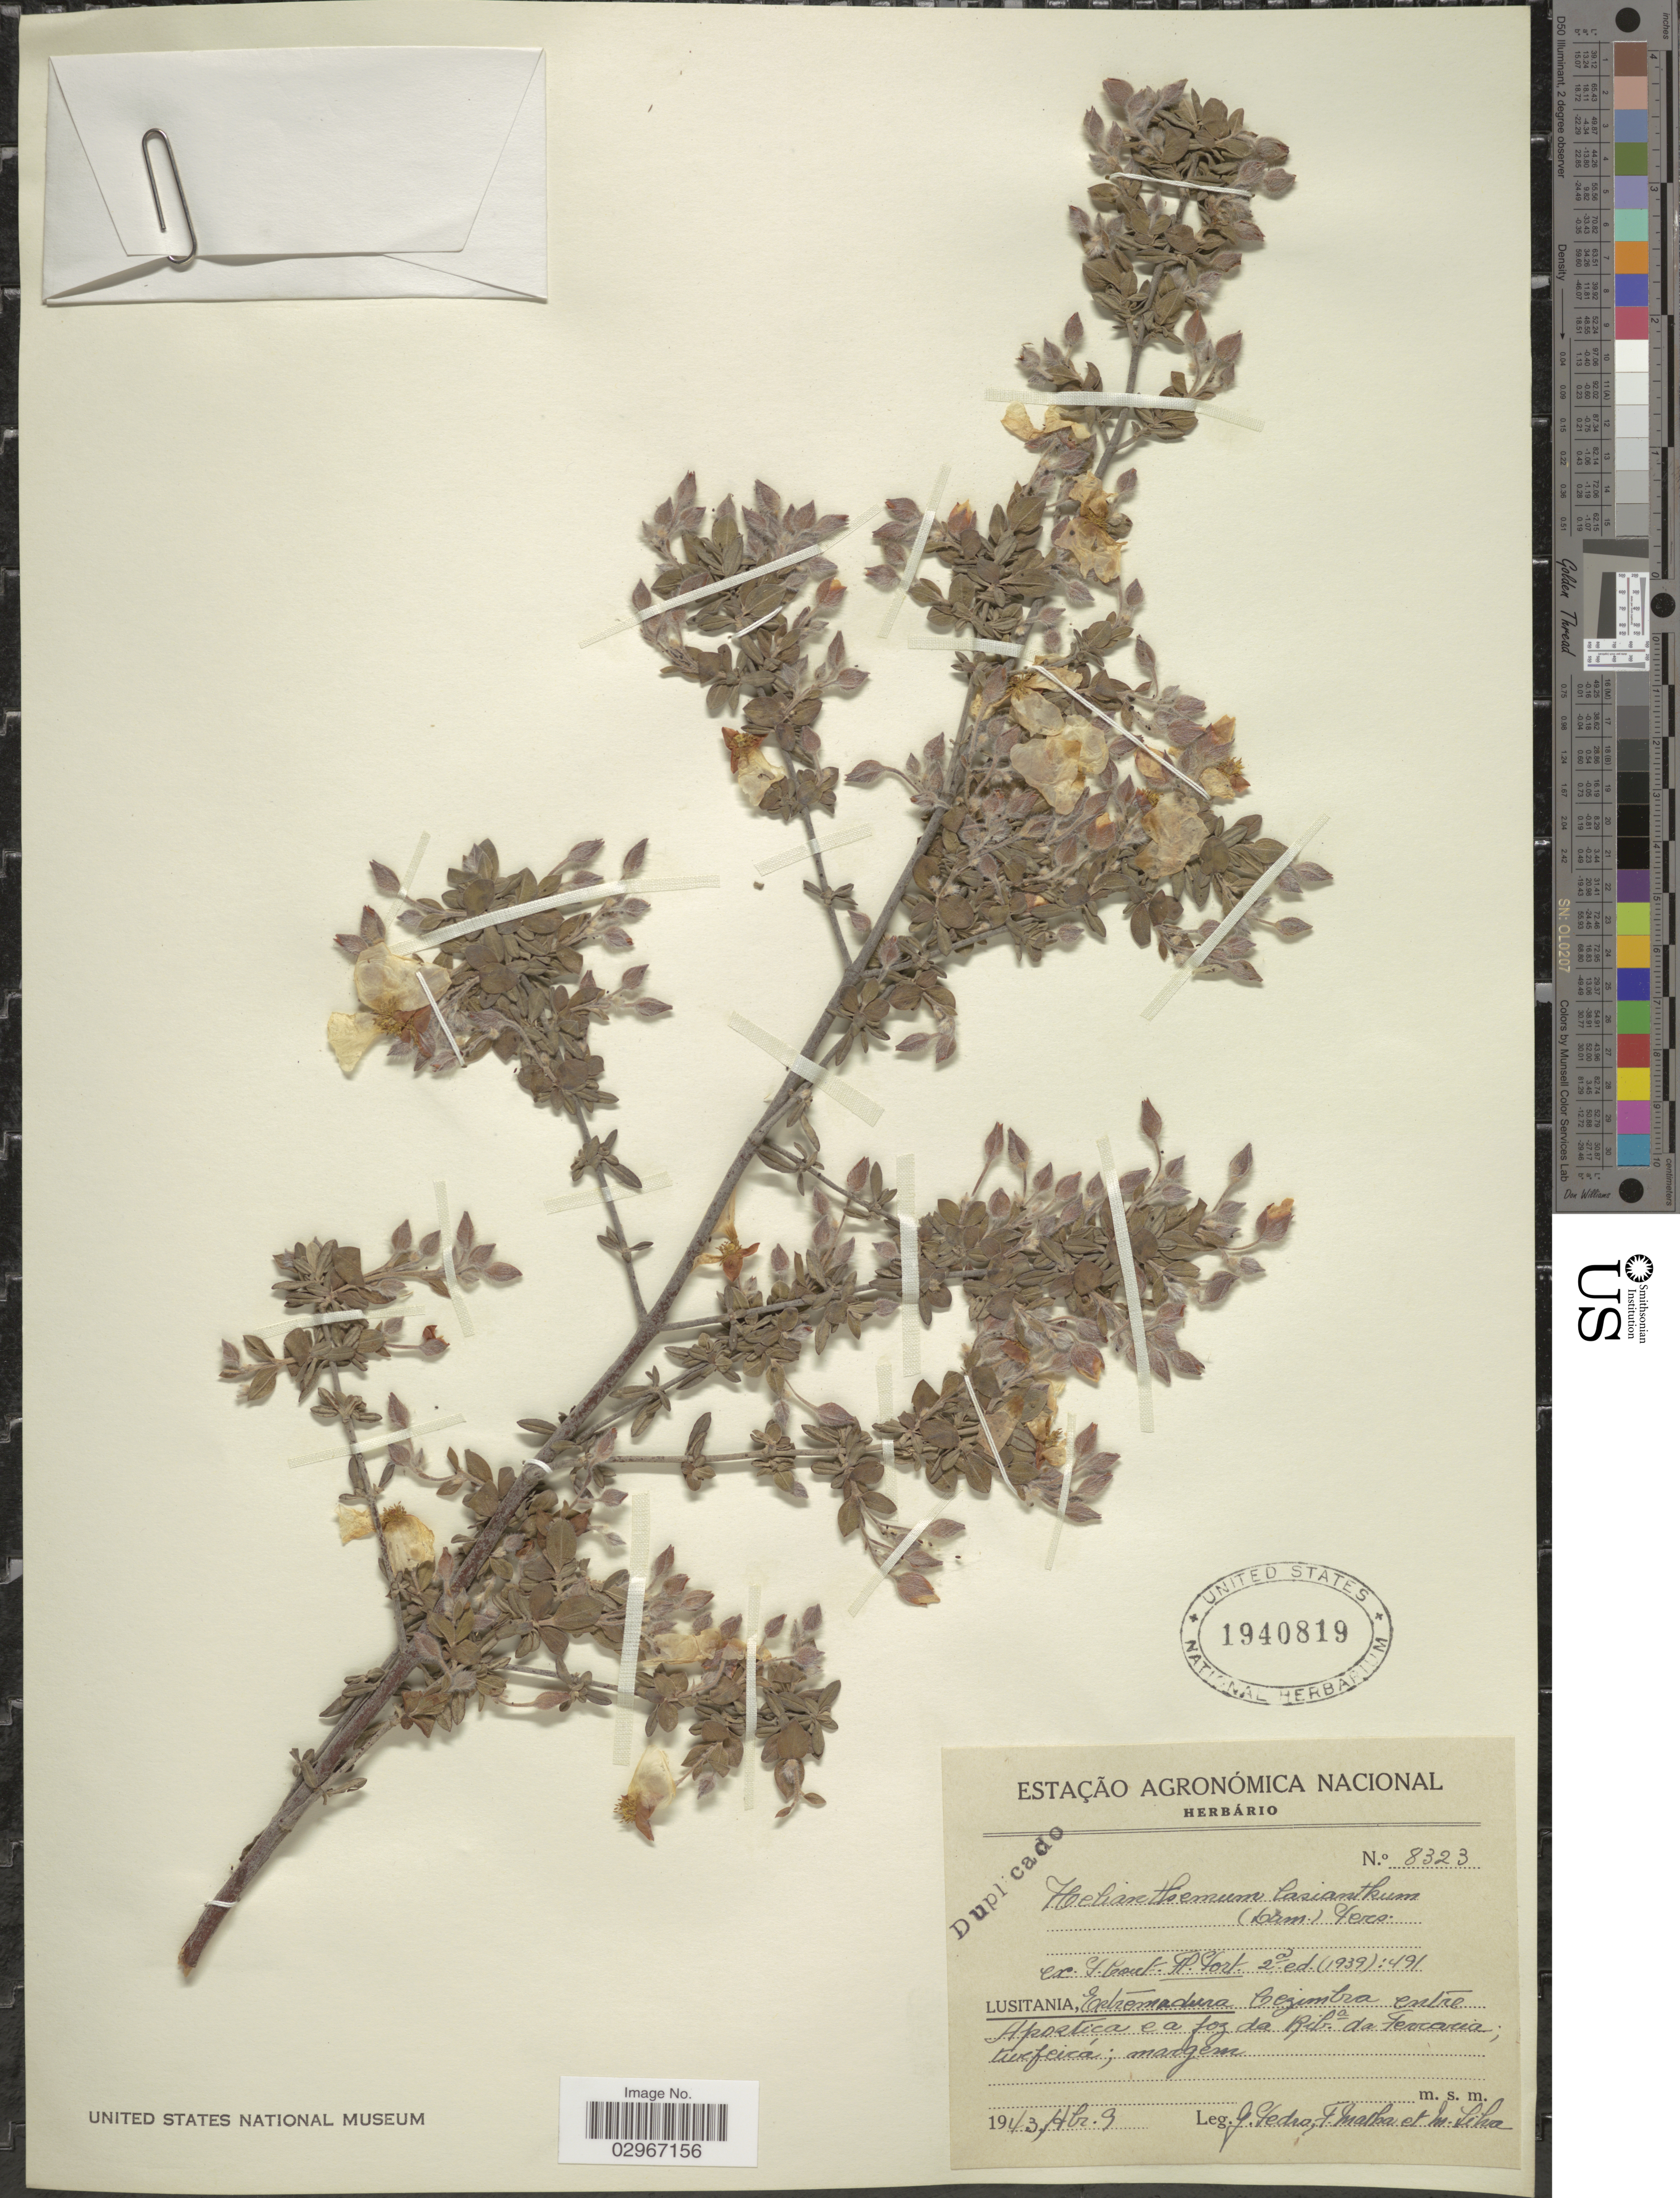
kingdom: Plantae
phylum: Tracheophyta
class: Magnoliopsida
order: Malvales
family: Cistaceae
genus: Helianthemum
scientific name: Helianthemum lasianthum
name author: (Lam.) Pers.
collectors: G. Pedro, F. Malha & M. Liha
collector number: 8323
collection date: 1943-04-09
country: Portugal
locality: Lusitania: Estromadura Cogimbra entre Aportica e a foz da Riba de Feorcarcia turfeicá; margem.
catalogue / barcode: US 1940819